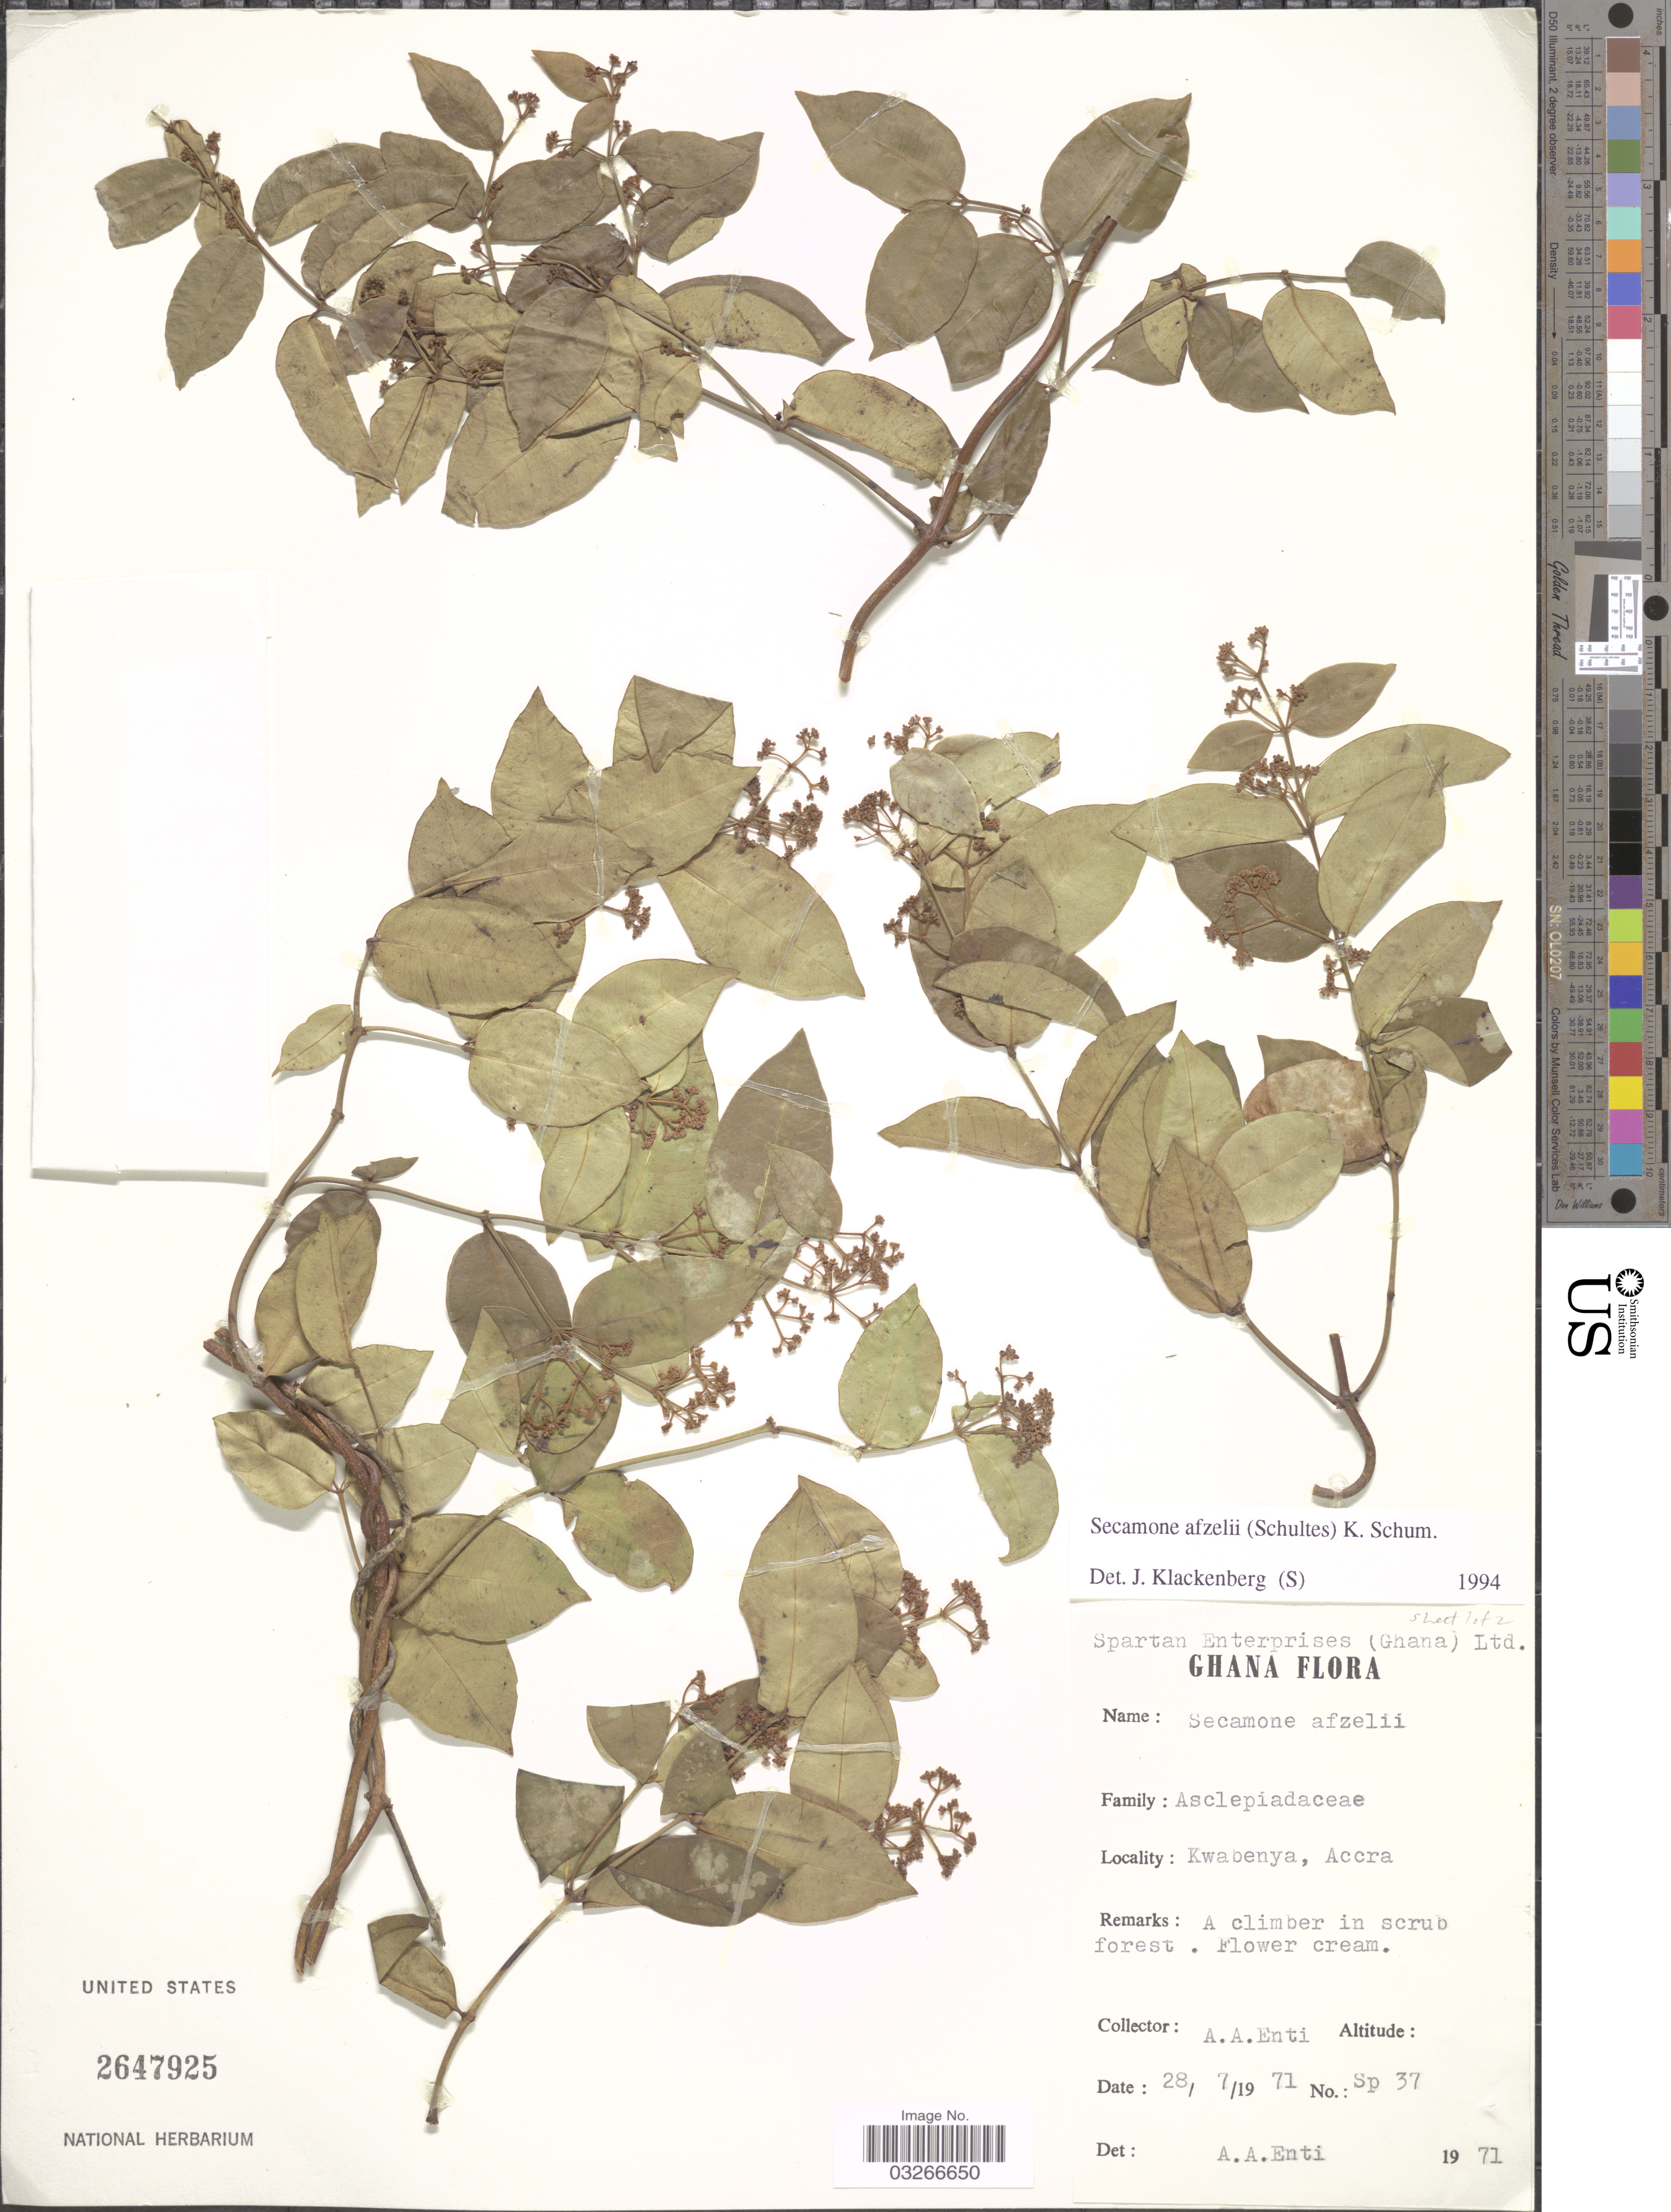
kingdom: Plantae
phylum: Tracheophyta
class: Magnoliopsida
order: Gentianales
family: Apocynaceae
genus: Secamone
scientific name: Secamone afzelii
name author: (Schult.) K. Schum.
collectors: A. Enti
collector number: Sp 37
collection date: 1971-07-28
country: Ghana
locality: Kwabenya, Accra.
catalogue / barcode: US 2647925